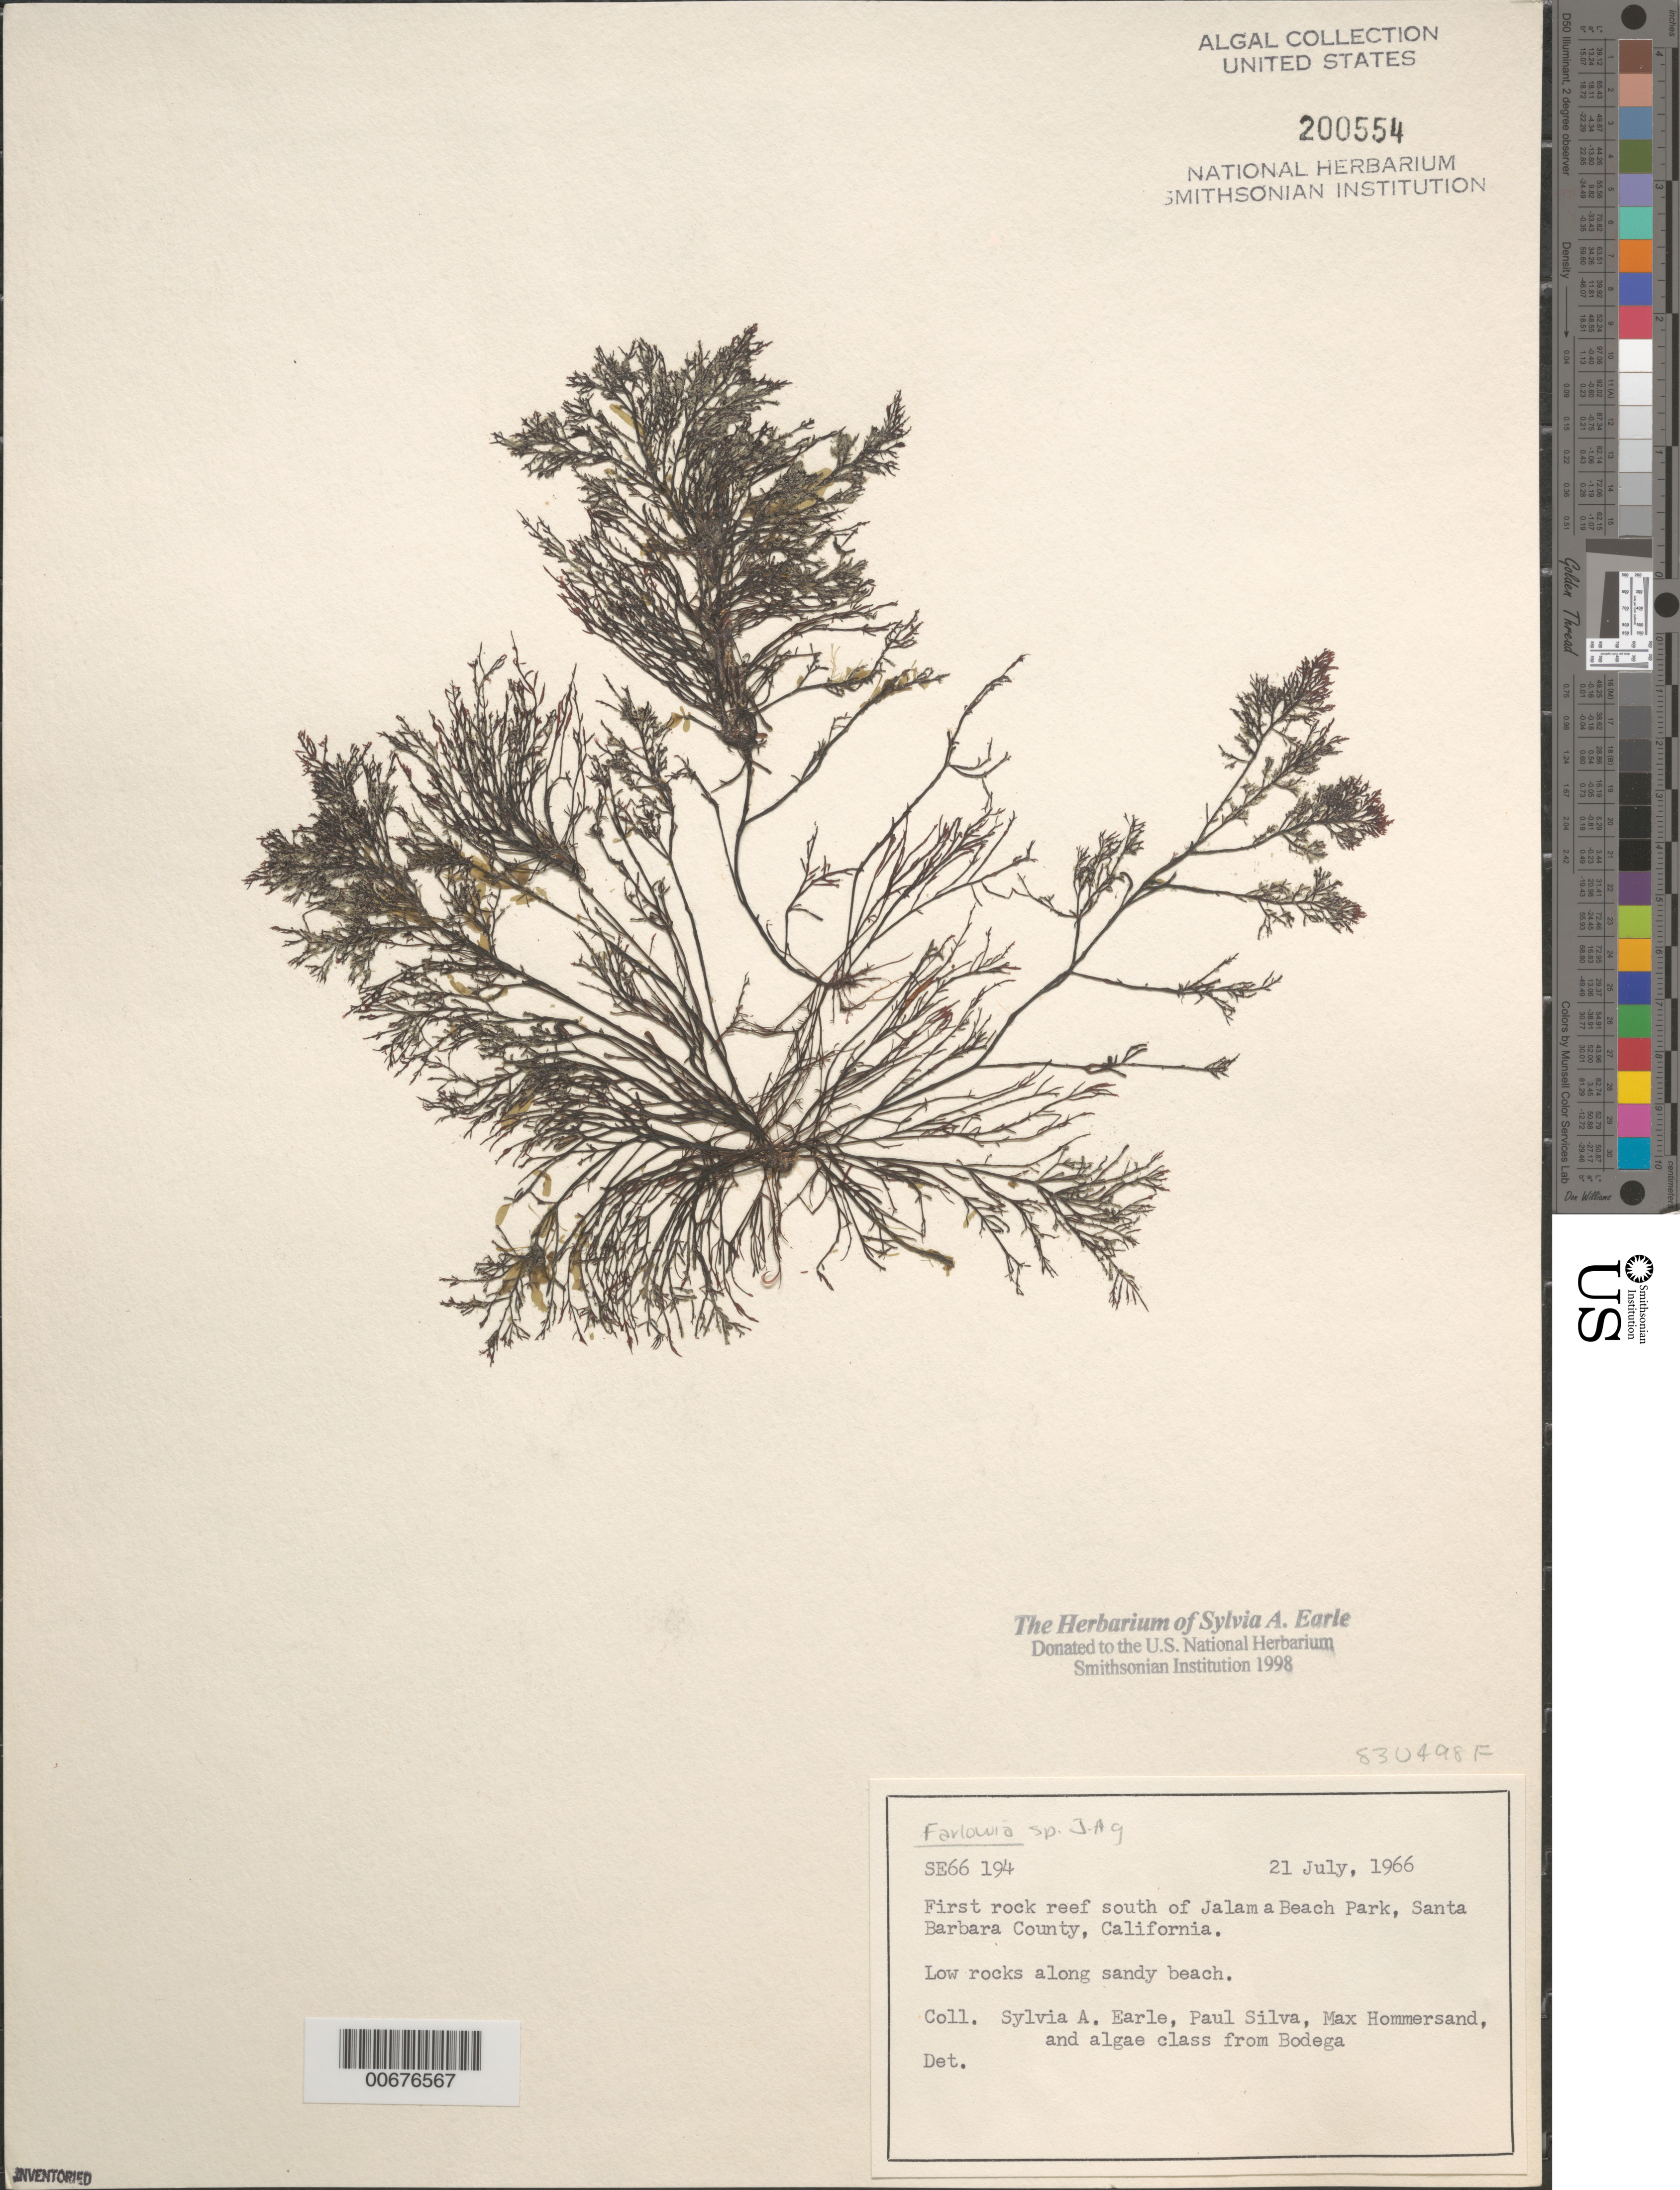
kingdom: Plantae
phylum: Rhodophyta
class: Florideophyceae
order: Gigartinales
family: Dumontiaceae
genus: Farlowia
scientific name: Farlowia sp.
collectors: S. A. Earle, P. C. Silva, M. H. Hommersand & Bodega Algae Class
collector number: SE 66194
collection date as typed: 21 Jul 1966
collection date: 1966-07-21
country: United States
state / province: California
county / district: Santa Barbara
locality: Reef south of Jalama Beach Park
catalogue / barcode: US 200554